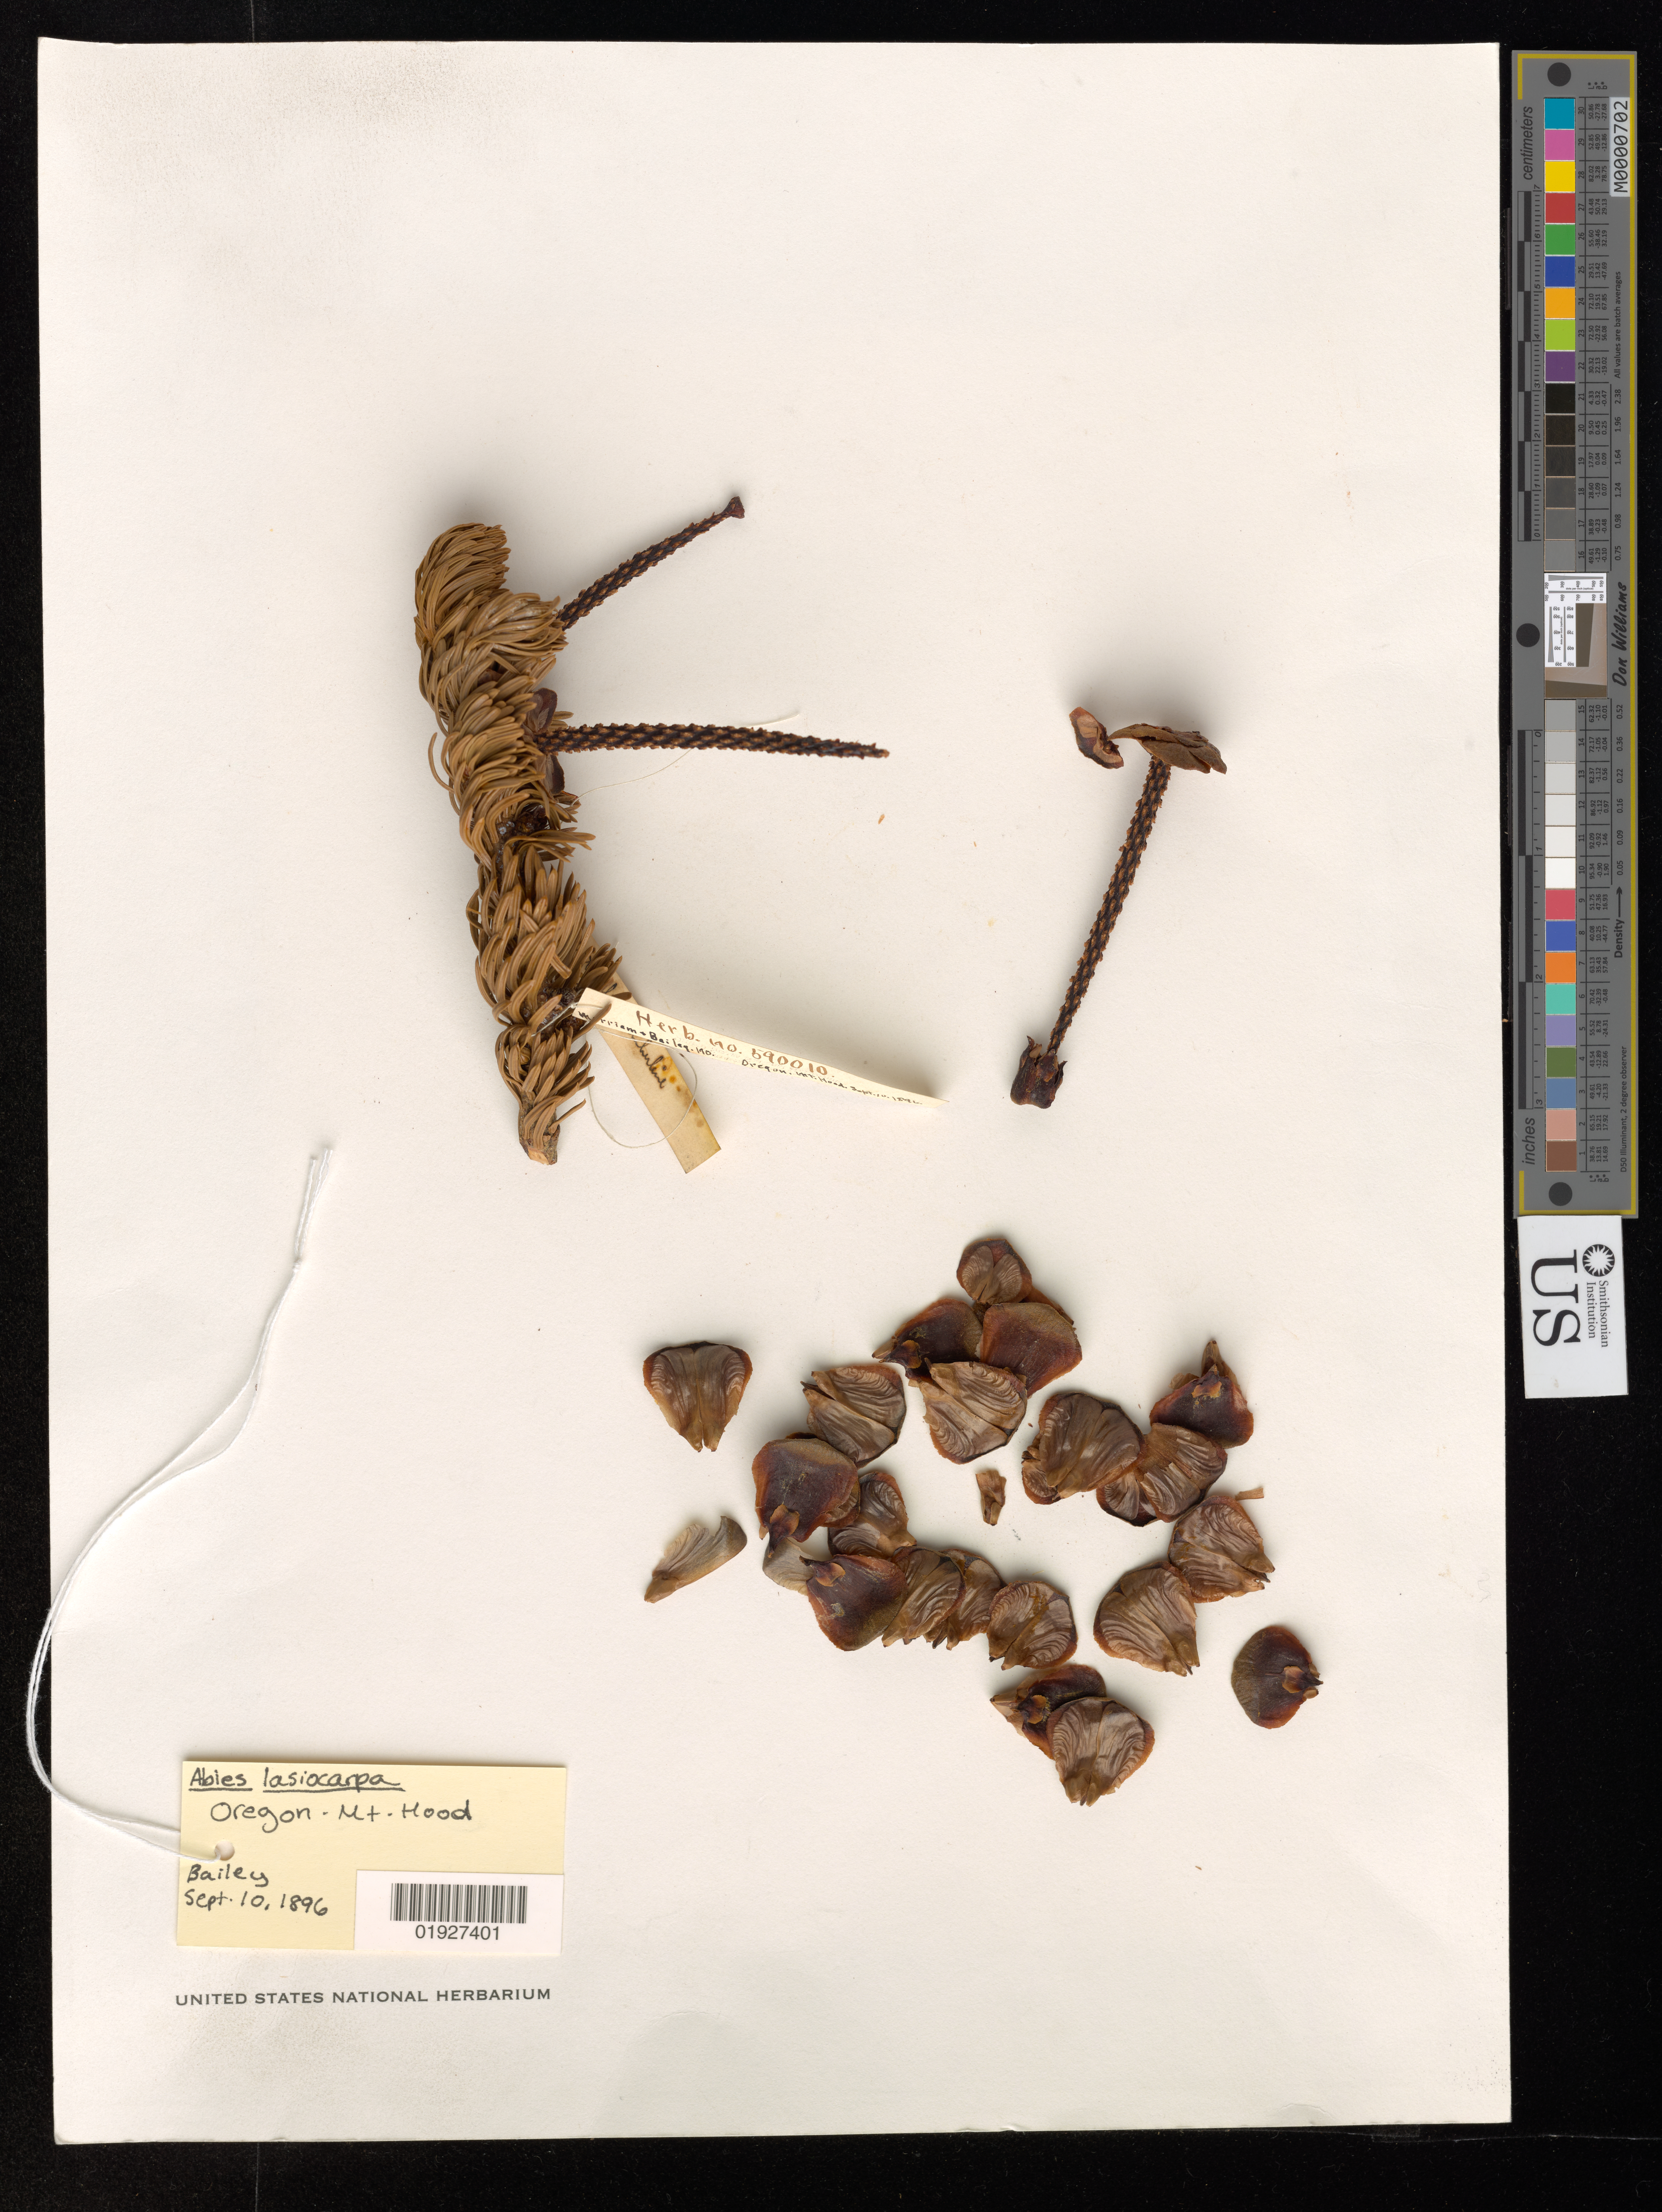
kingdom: Plantae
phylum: Tracheophyta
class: Pinopsida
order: Pinales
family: Pinaceae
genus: Abies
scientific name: Abies lasiocarpa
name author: (Hook.) Nutt.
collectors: C. Merriam & V. Bailey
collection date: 1896-09-10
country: United States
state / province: Oregon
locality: Mt. Hood, West slope below timberline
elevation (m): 152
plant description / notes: Herb. no. 590010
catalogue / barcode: US 590010